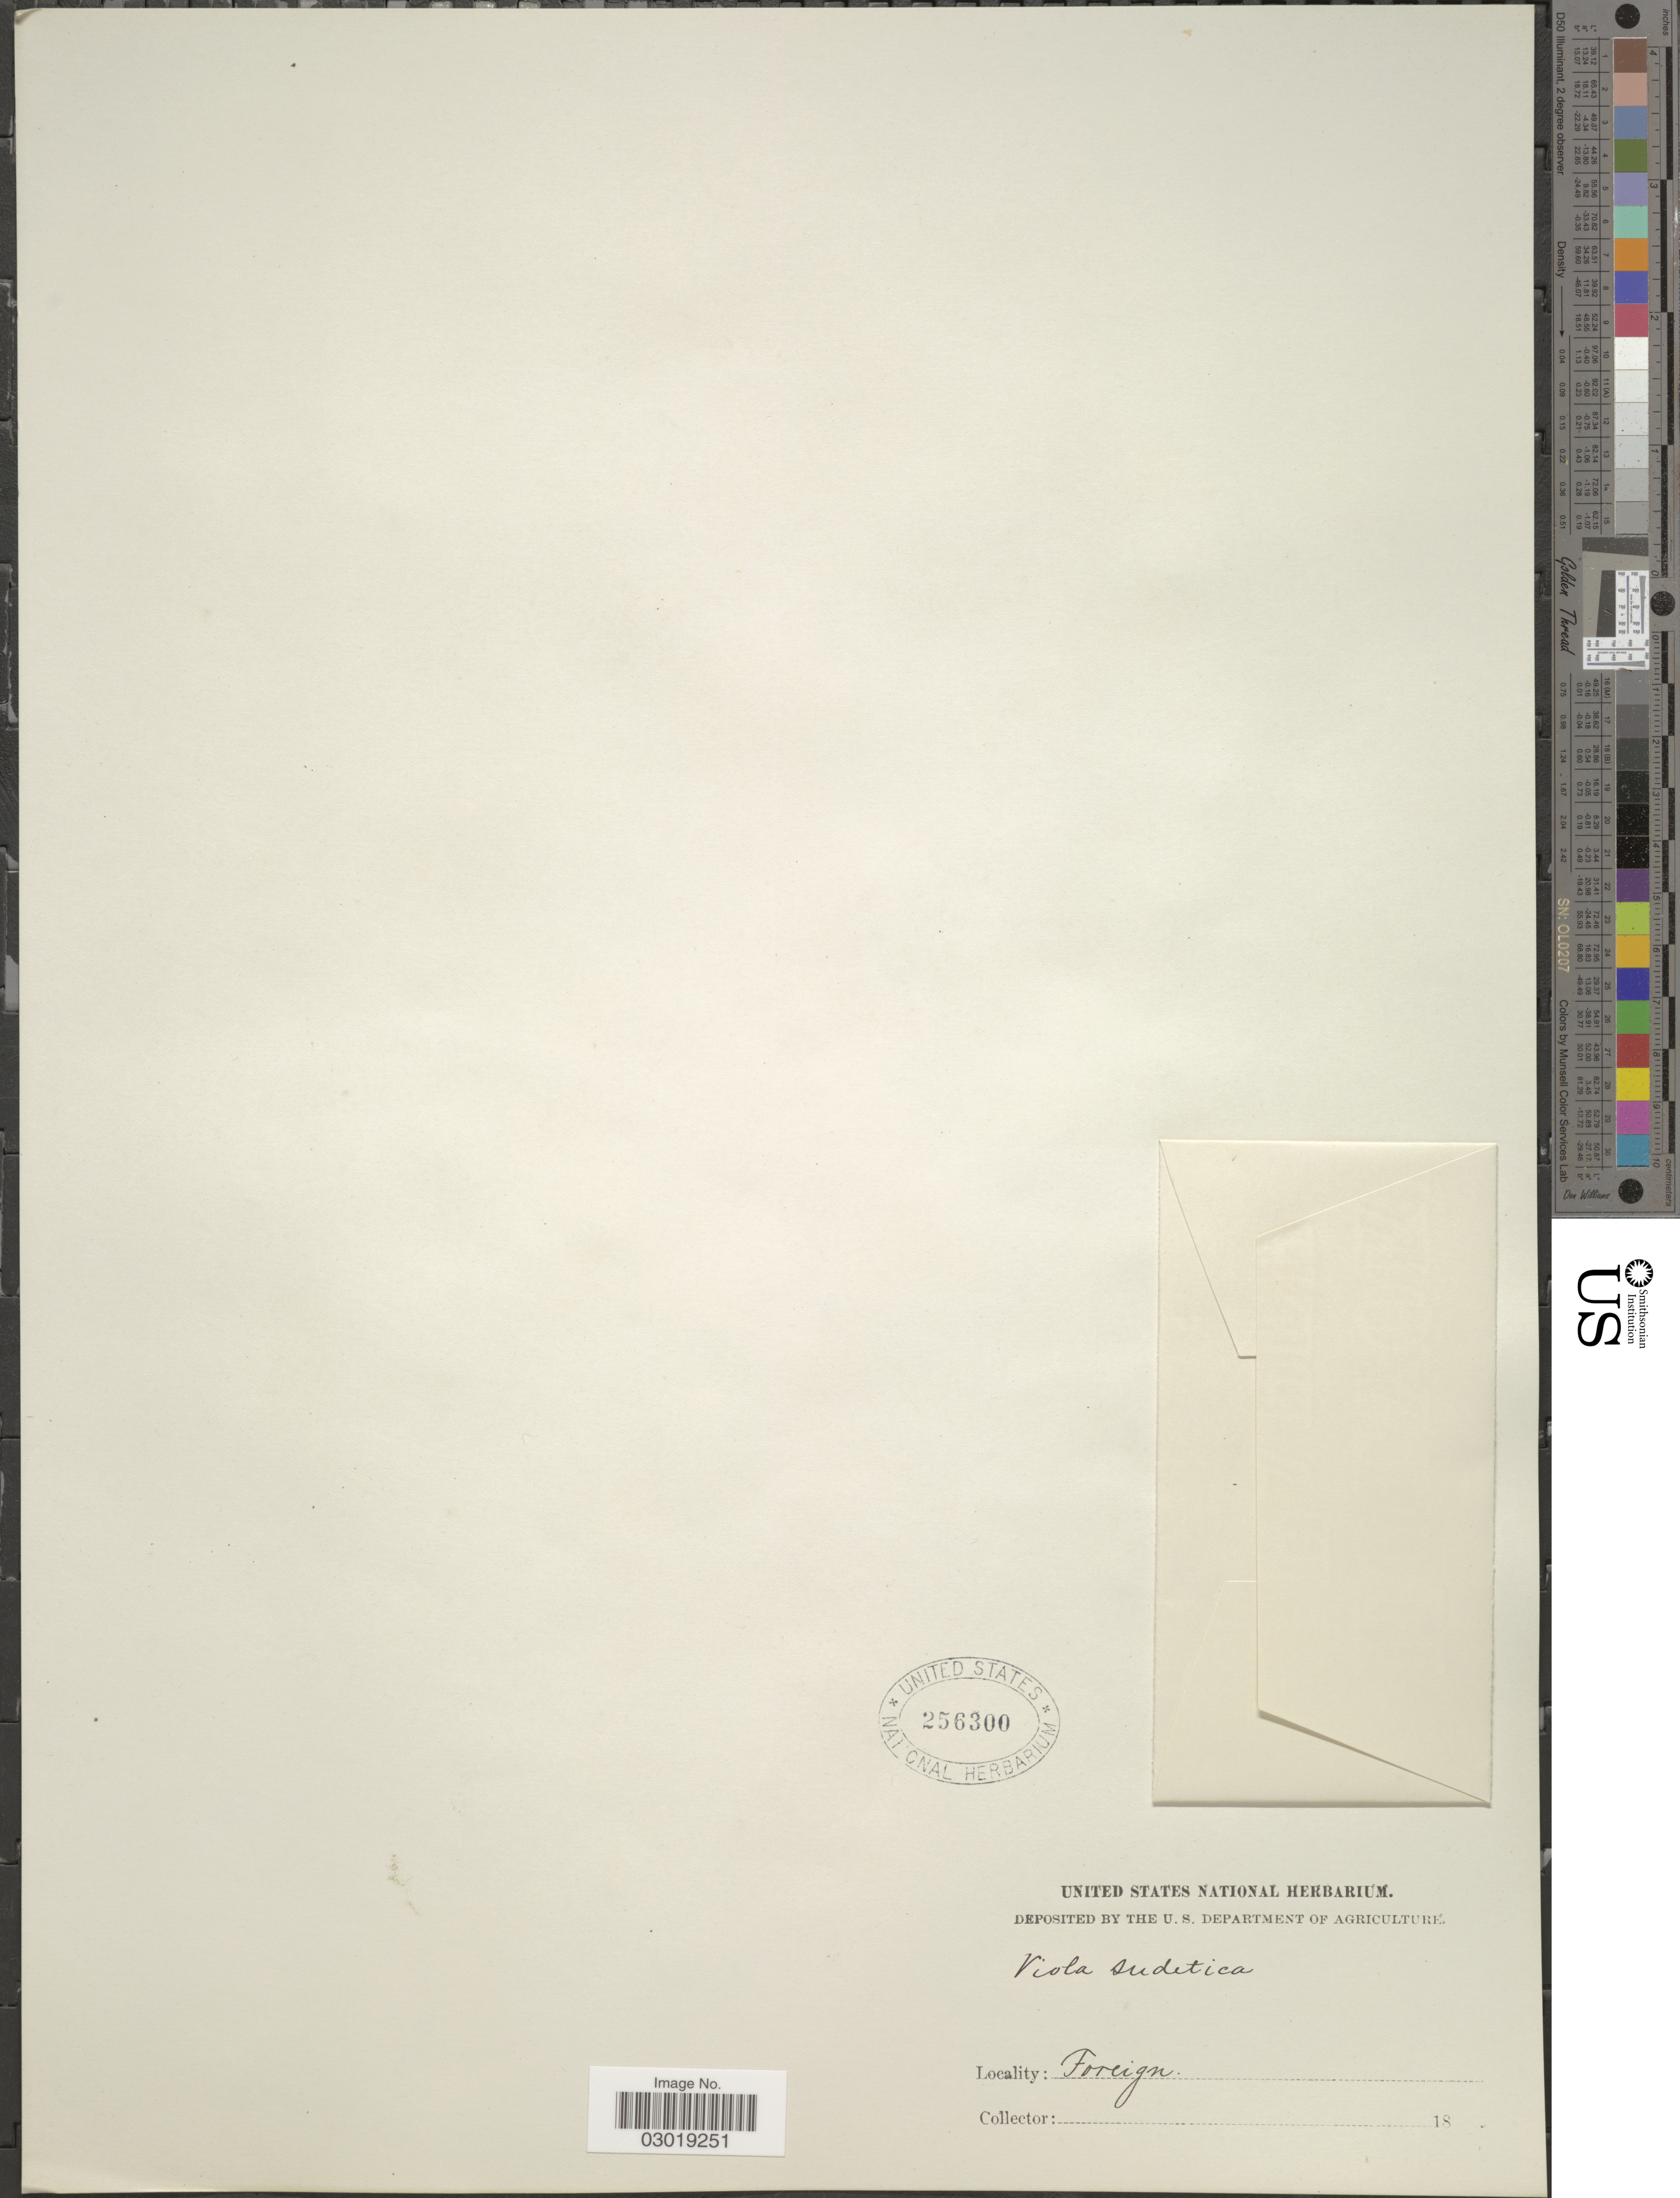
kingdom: Plantae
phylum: Tracheophyta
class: Magnoliopsida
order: Malpighiales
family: Violaceae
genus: Viola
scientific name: Viola sudetica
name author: Willd.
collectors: ex herb. United States National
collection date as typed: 18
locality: Foreign.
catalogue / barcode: US 256300